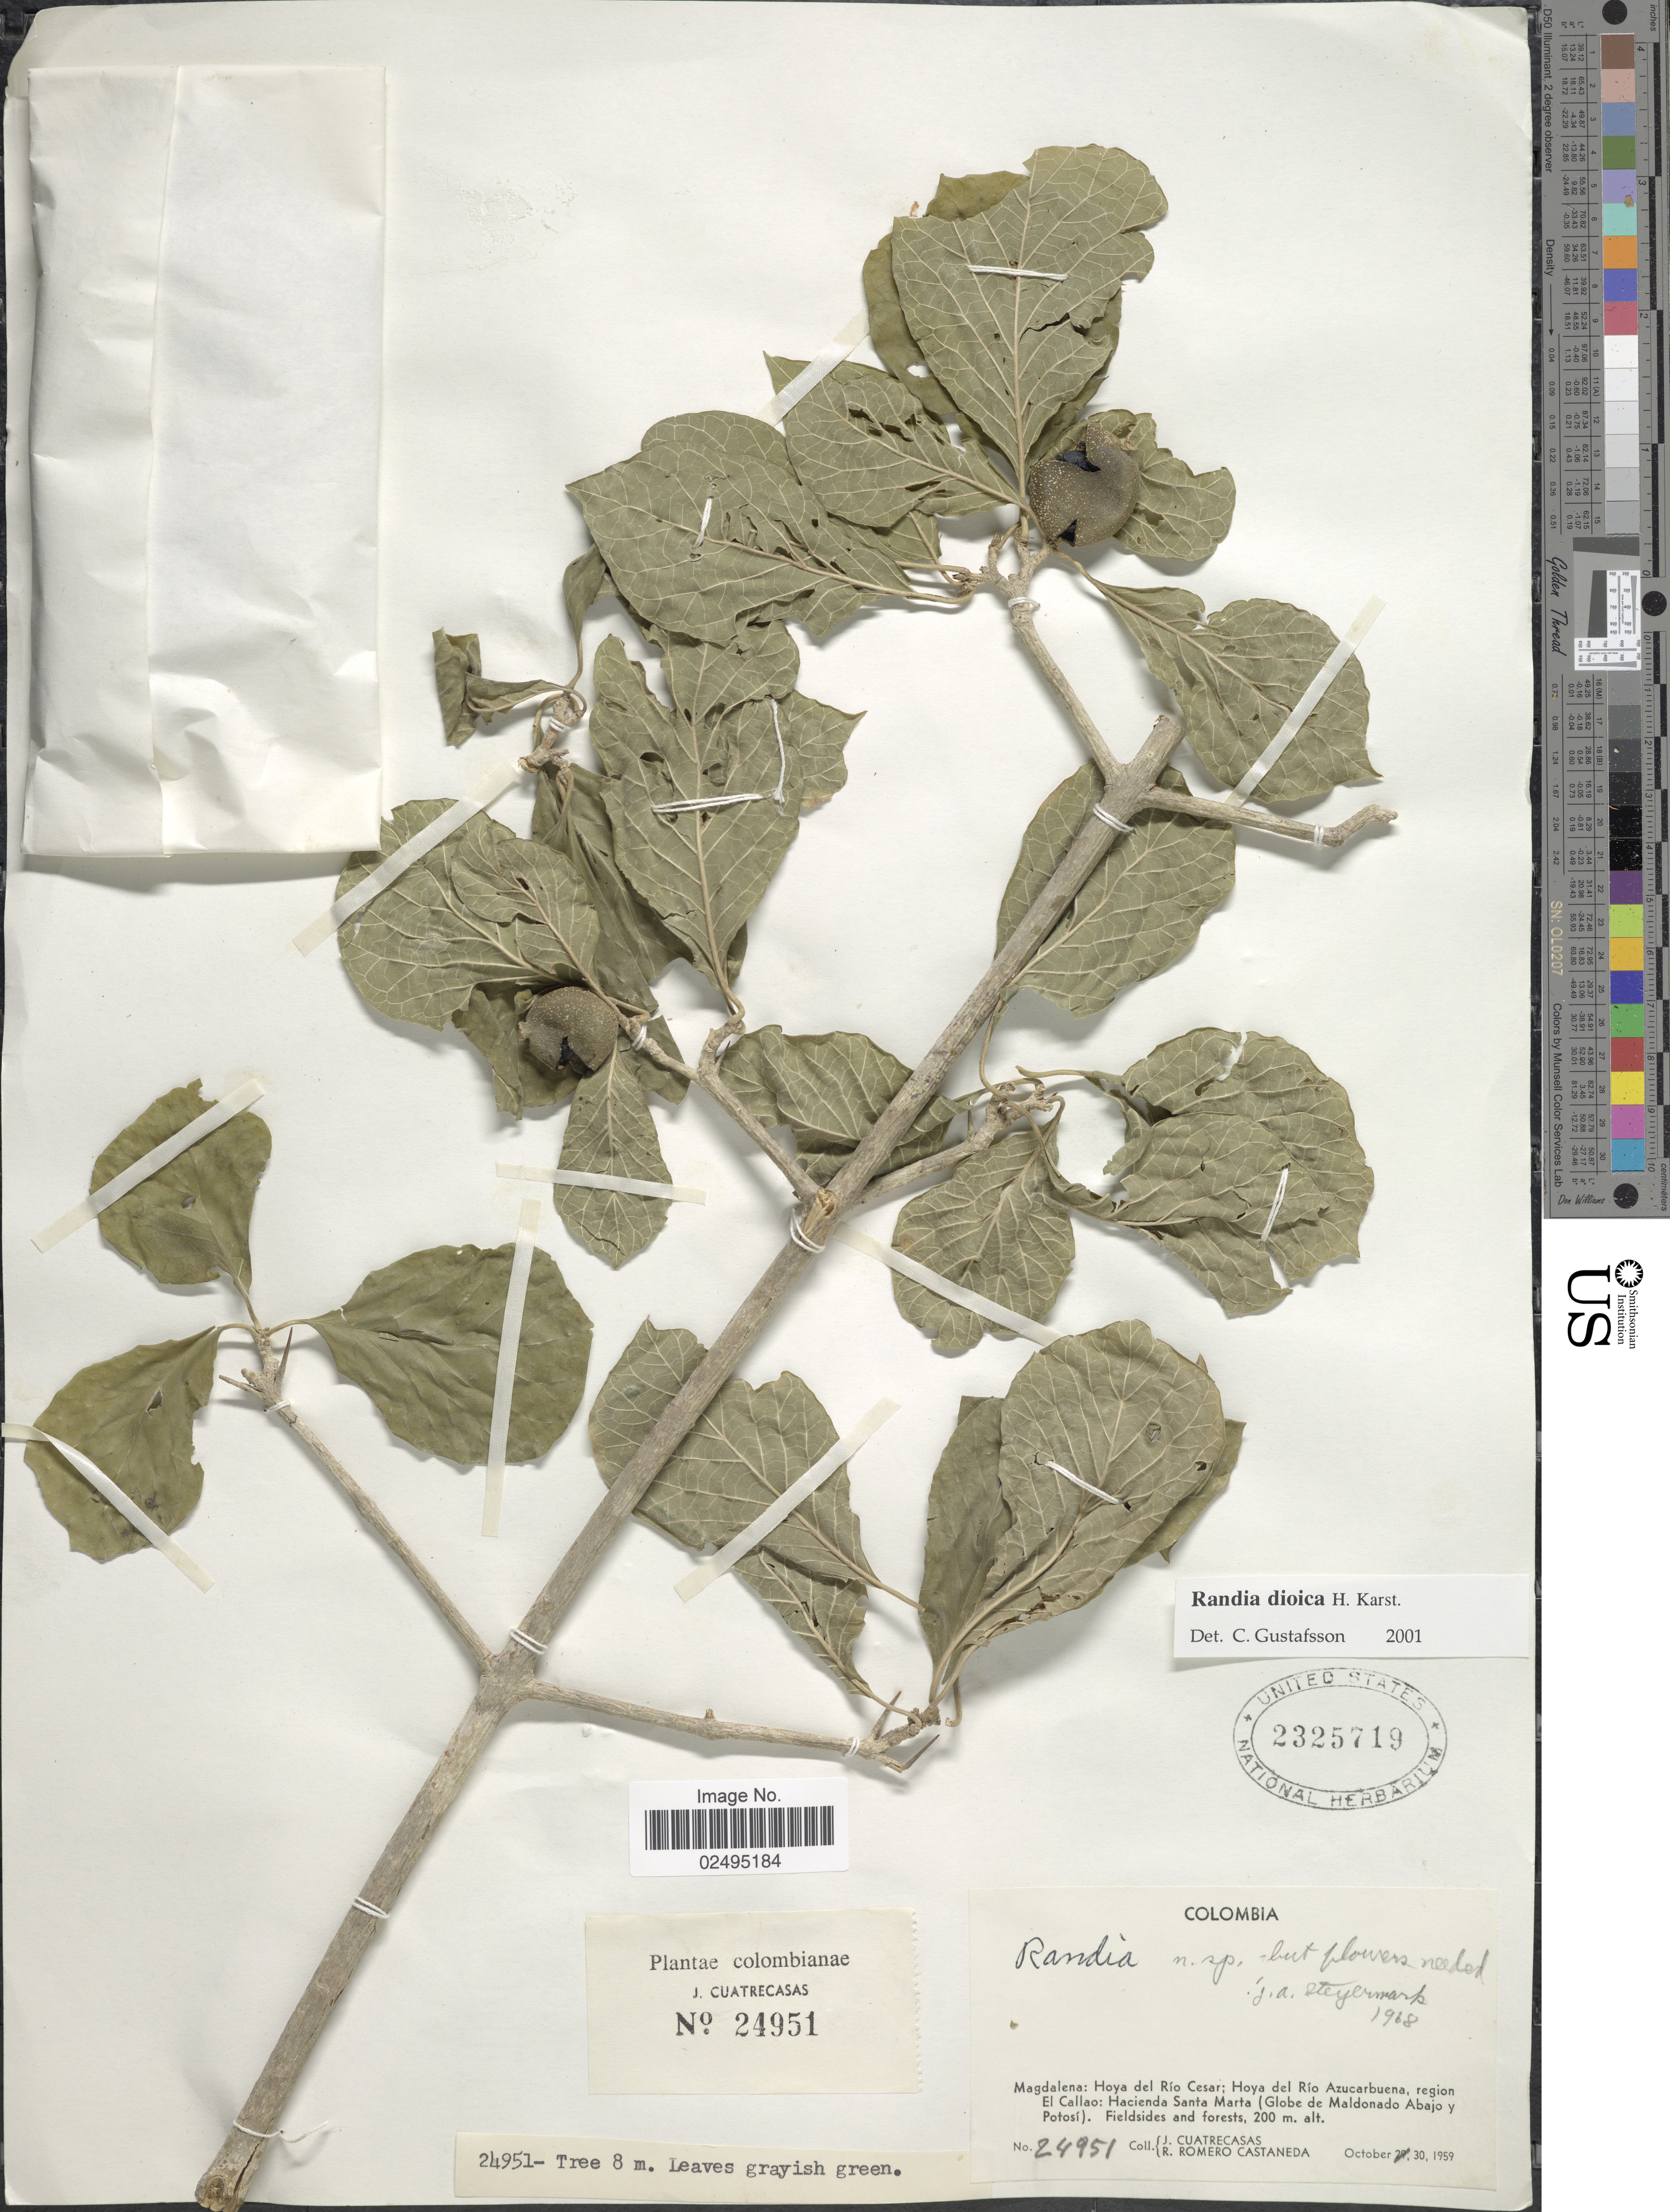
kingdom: Plantae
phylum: Tracheophyta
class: Magnoliopsida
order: Gentianales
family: Rubiaceae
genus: Randia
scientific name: Randia dioica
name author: H. Karst.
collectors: J. Cuatrecasas & R. Romero Castañeda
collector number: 24951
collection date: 1959-10-30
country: Colombia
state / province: Magdalena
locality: Hoya del Rio Cesar; Hoya del Rio Azucarbuena, region El Callao: Hacienda Santa Marta (Globe de Maldonado Abajo y Potosi)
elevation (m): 200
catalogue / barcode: US 2325719